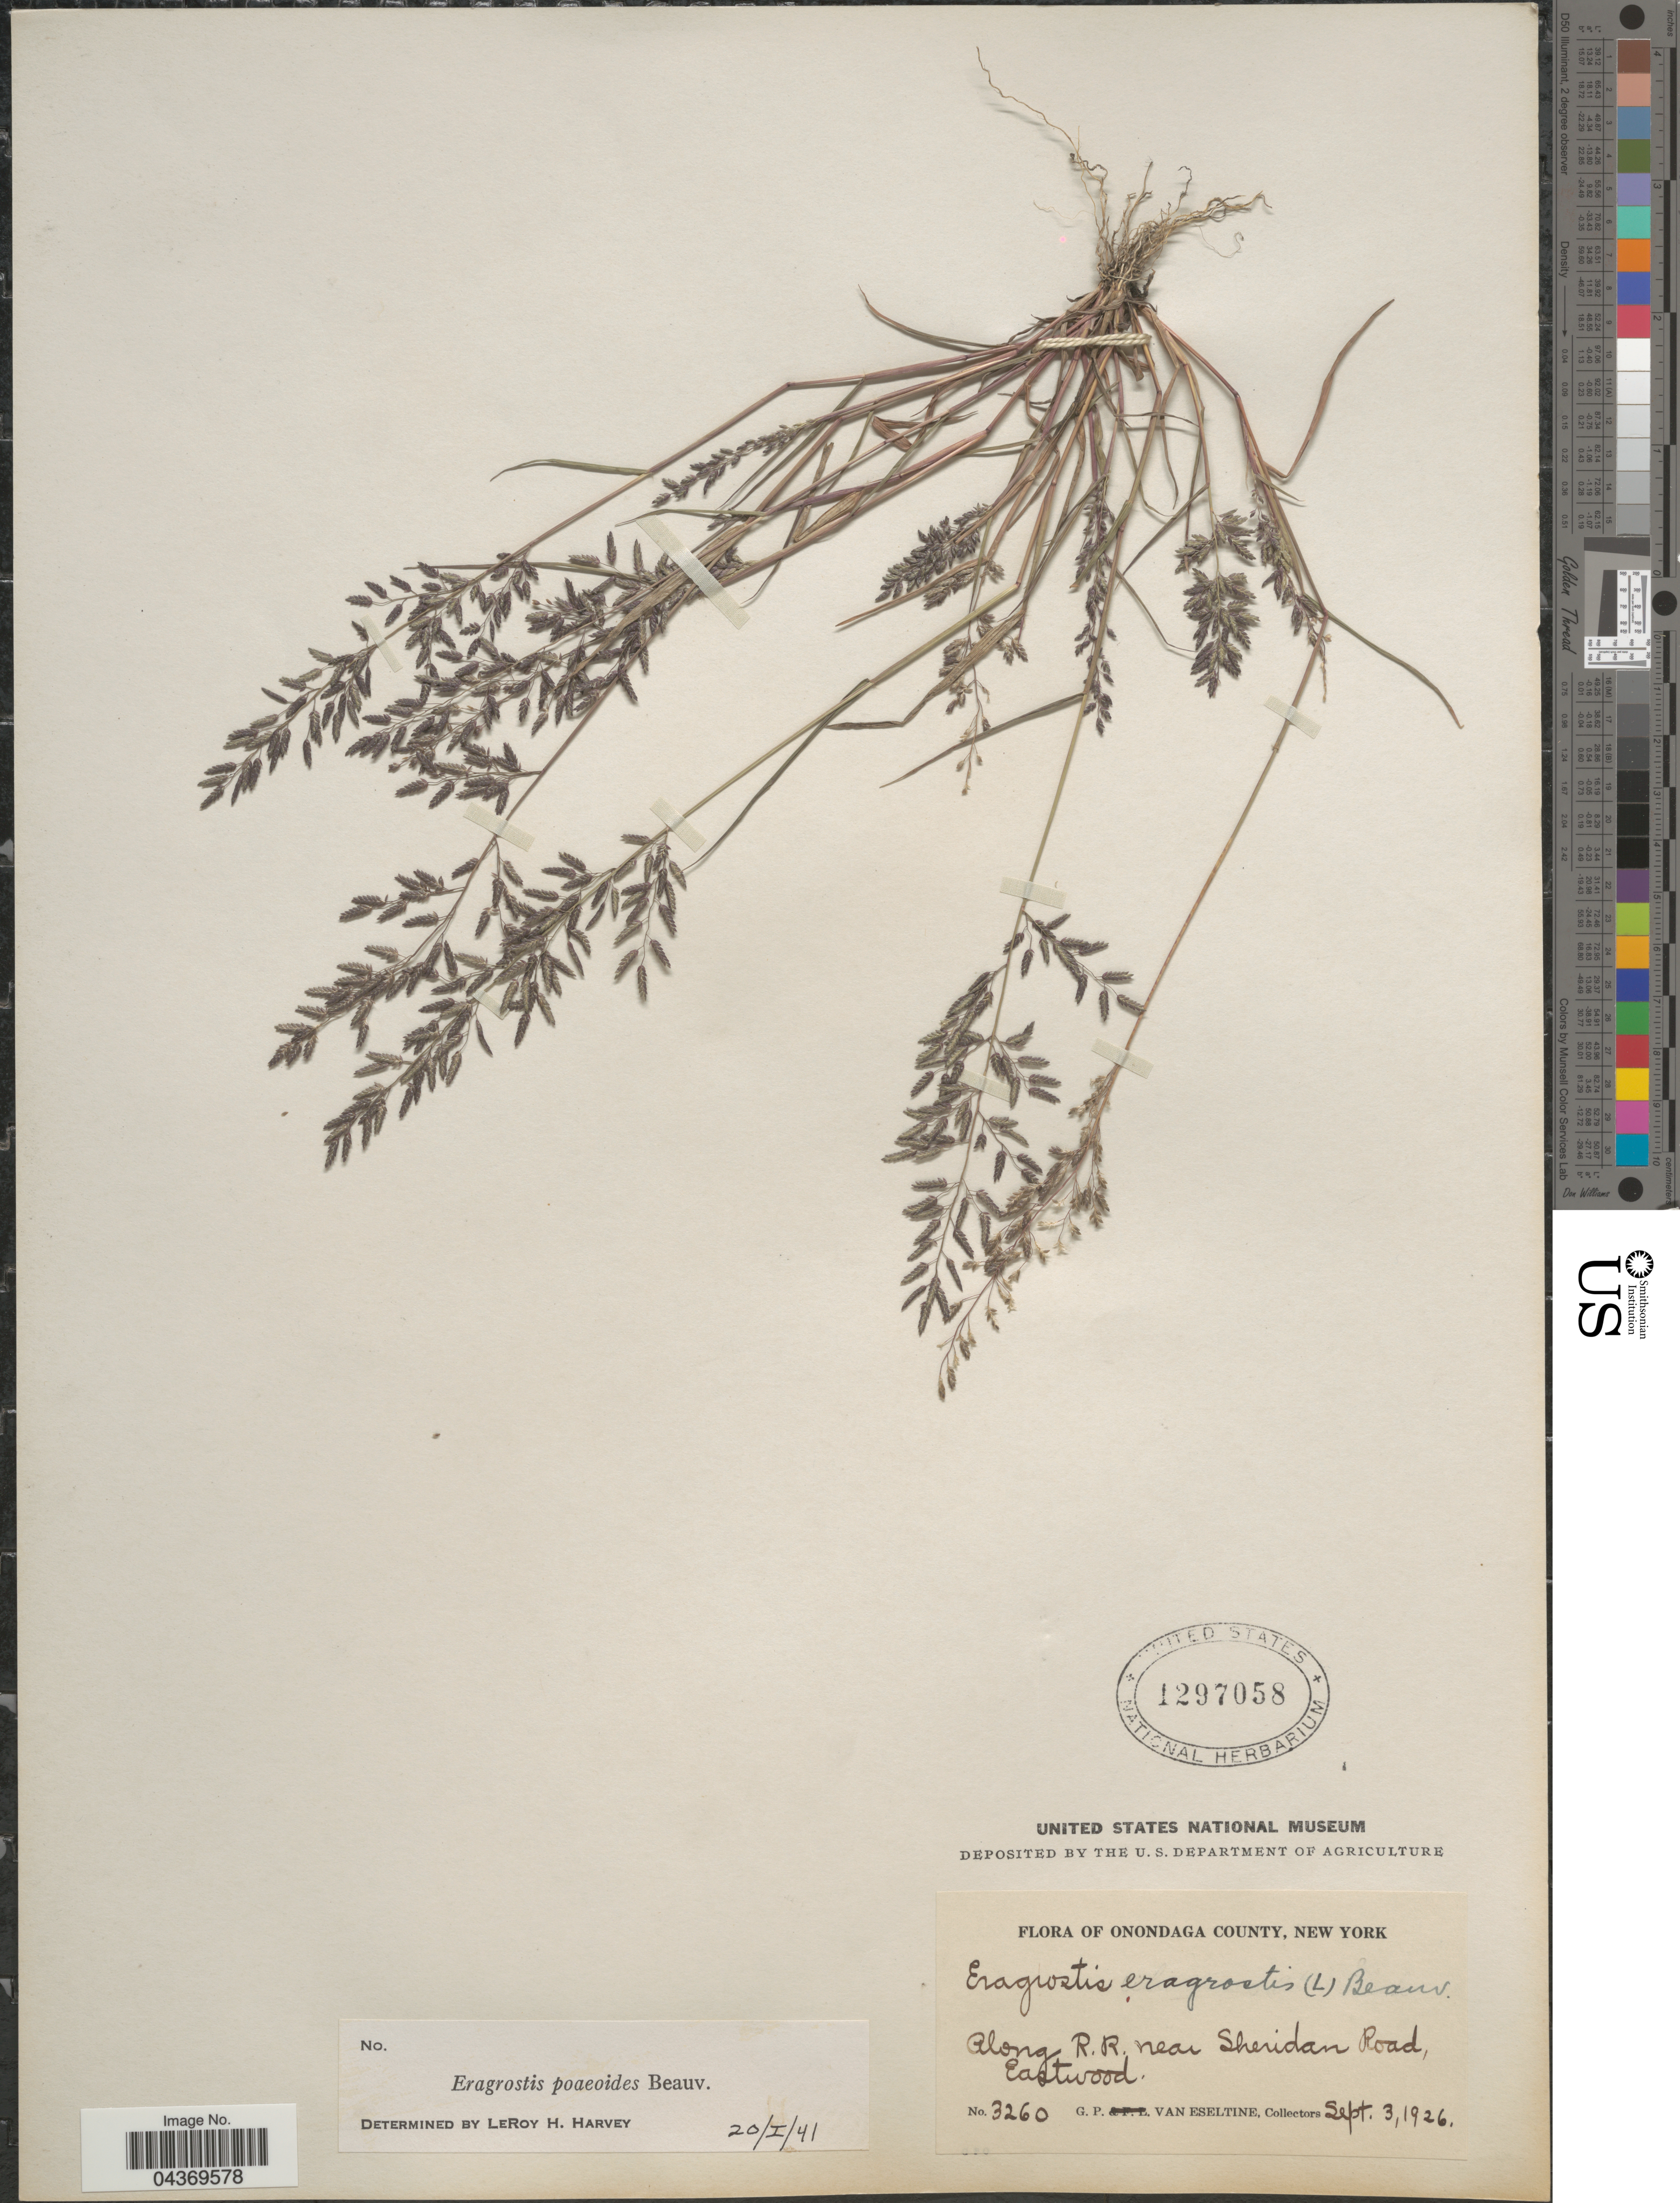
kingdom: Plantae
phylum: Tracheophyta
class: Liliopsida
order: Poales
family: Poaceae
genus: Eragrostis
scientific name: Eragrostis minor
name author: Host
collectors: G. P. Van Eseltine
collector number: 3260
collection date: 1926-09-03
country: United States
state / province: New York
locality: Onondaga County. Along R.R. near Sheridan Road, Eastwood.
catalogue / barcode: US 1297058